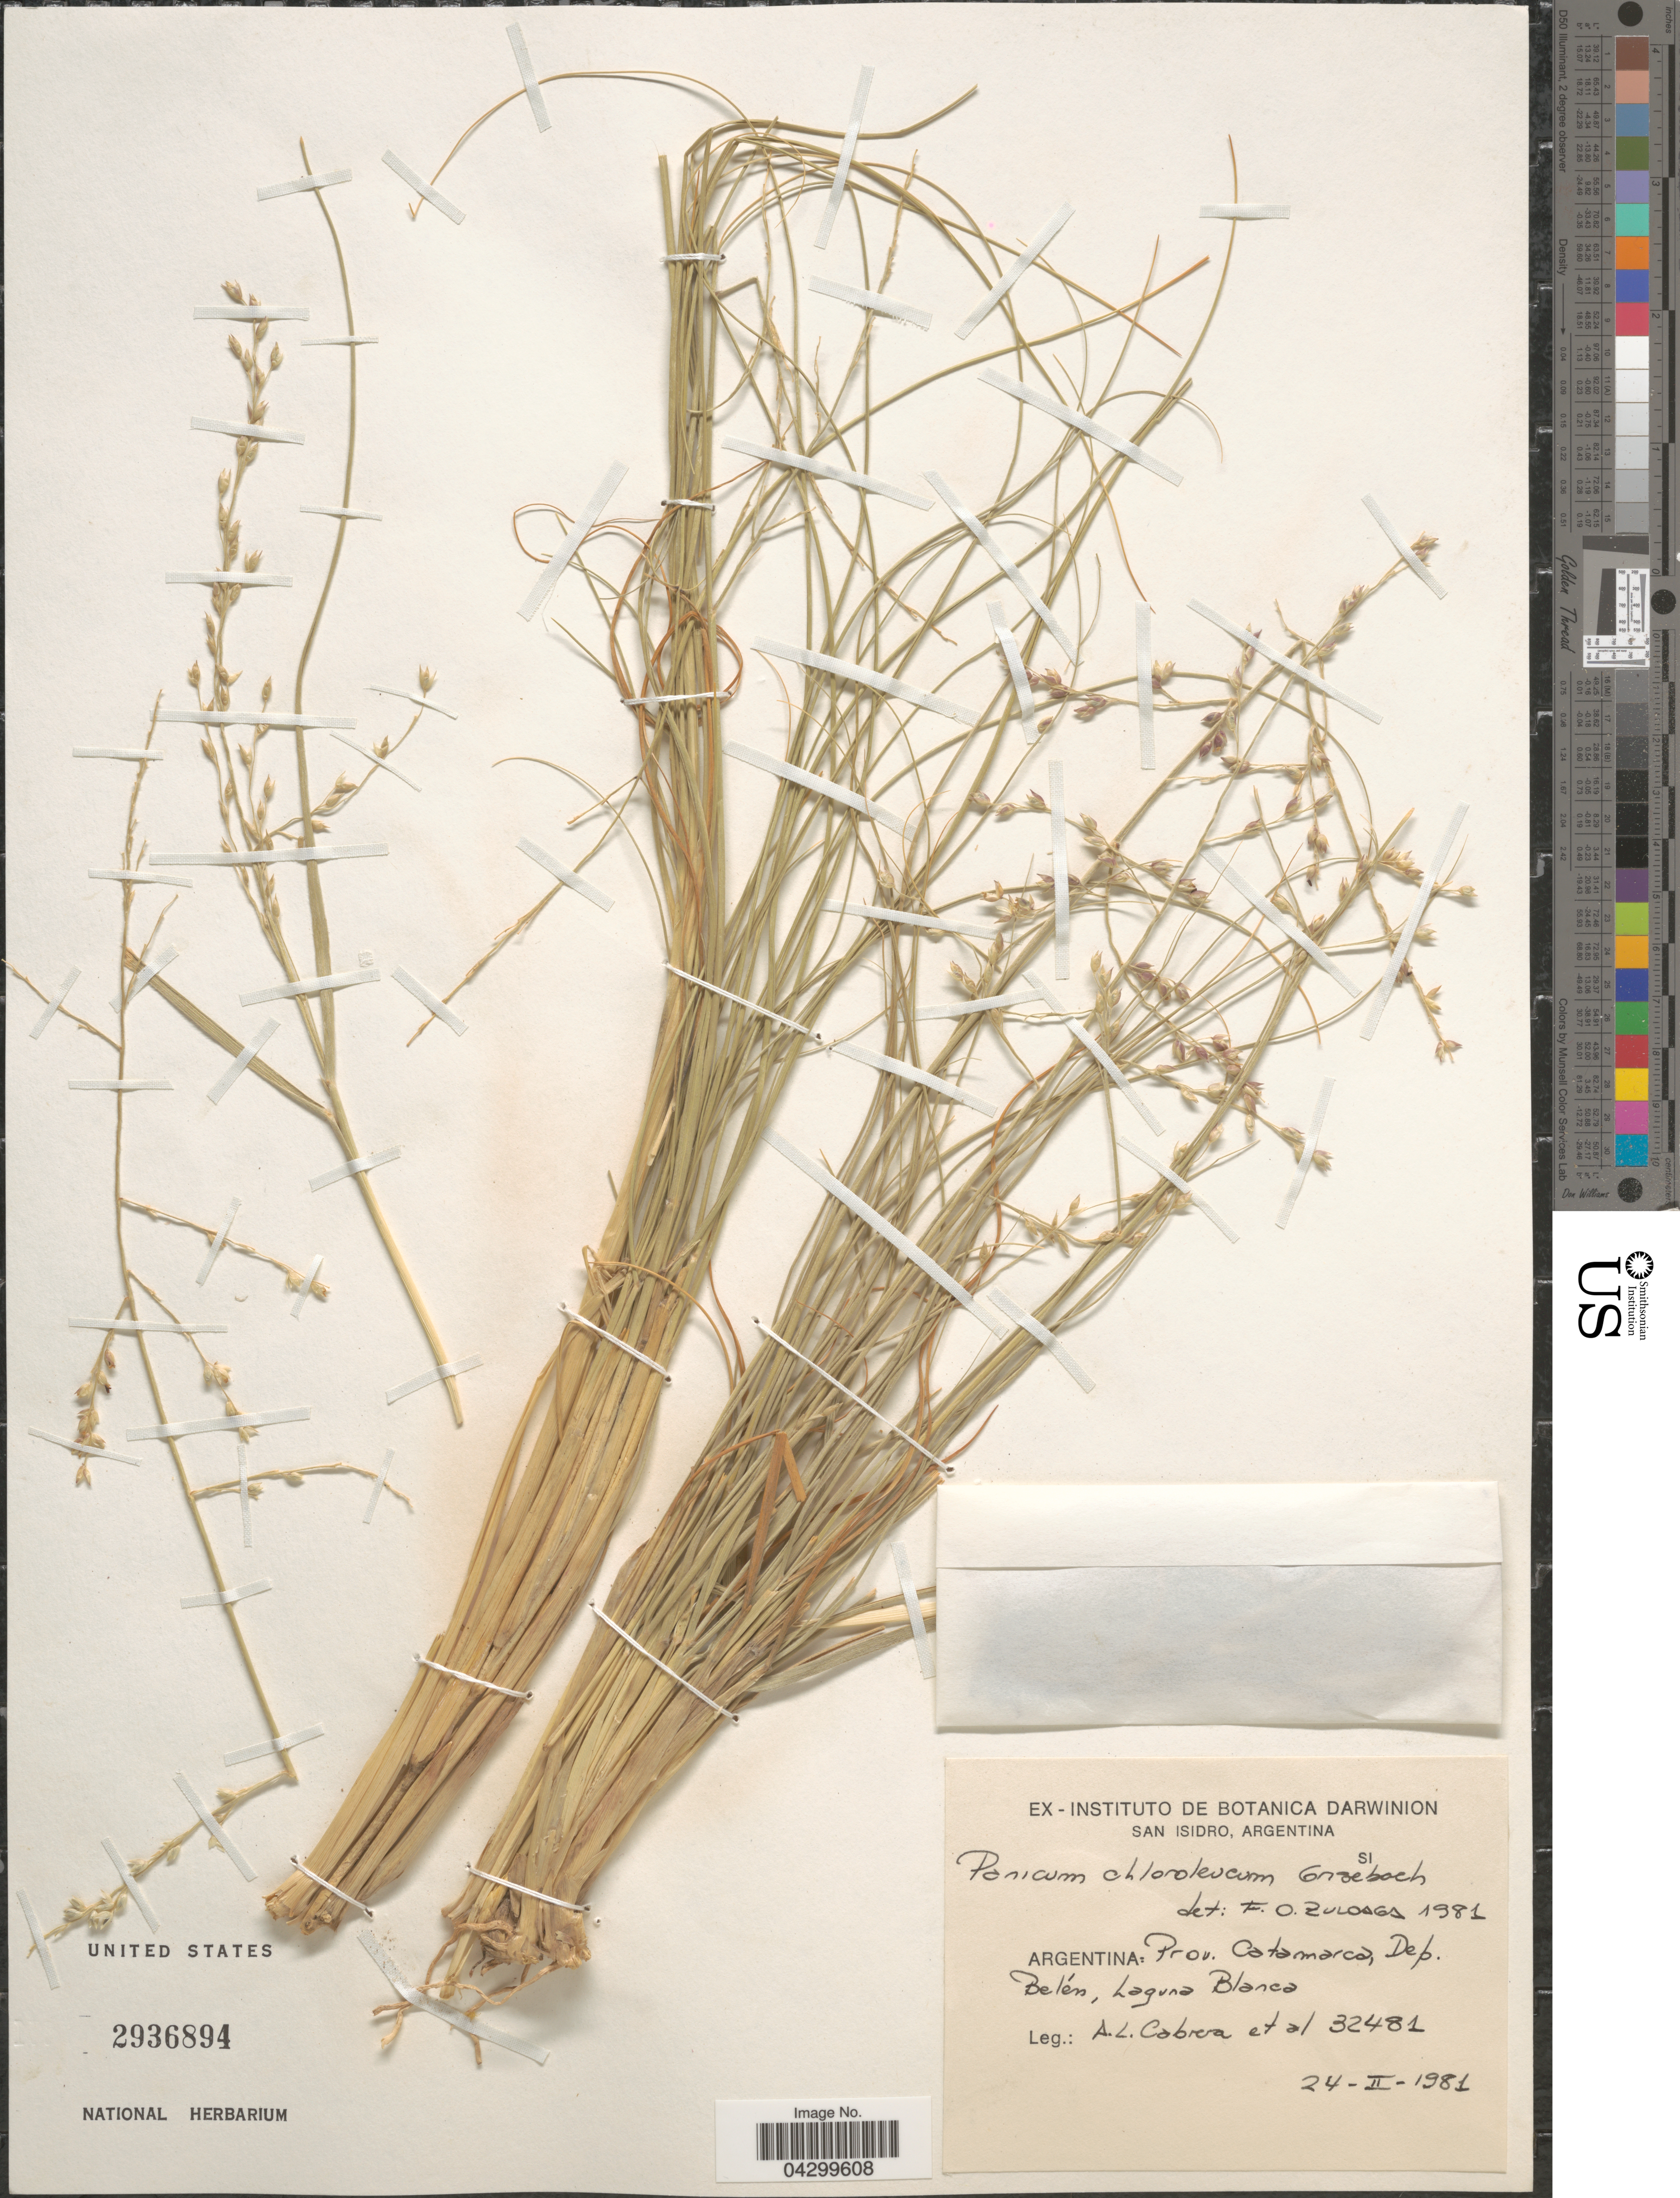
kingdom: Plantae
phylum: Tracheophyta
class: Liliopsida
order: Poales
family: Poaceae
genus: Panicum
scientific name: Panicum chloroleucum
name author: Griseb.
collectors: A. L. Cabrera & et al.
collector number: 32481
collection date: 1981-02-24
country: Argentina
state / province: Catamarca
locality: San Isidro. Dep. Belén, Laguna Blanca.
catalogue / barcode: US 2936894